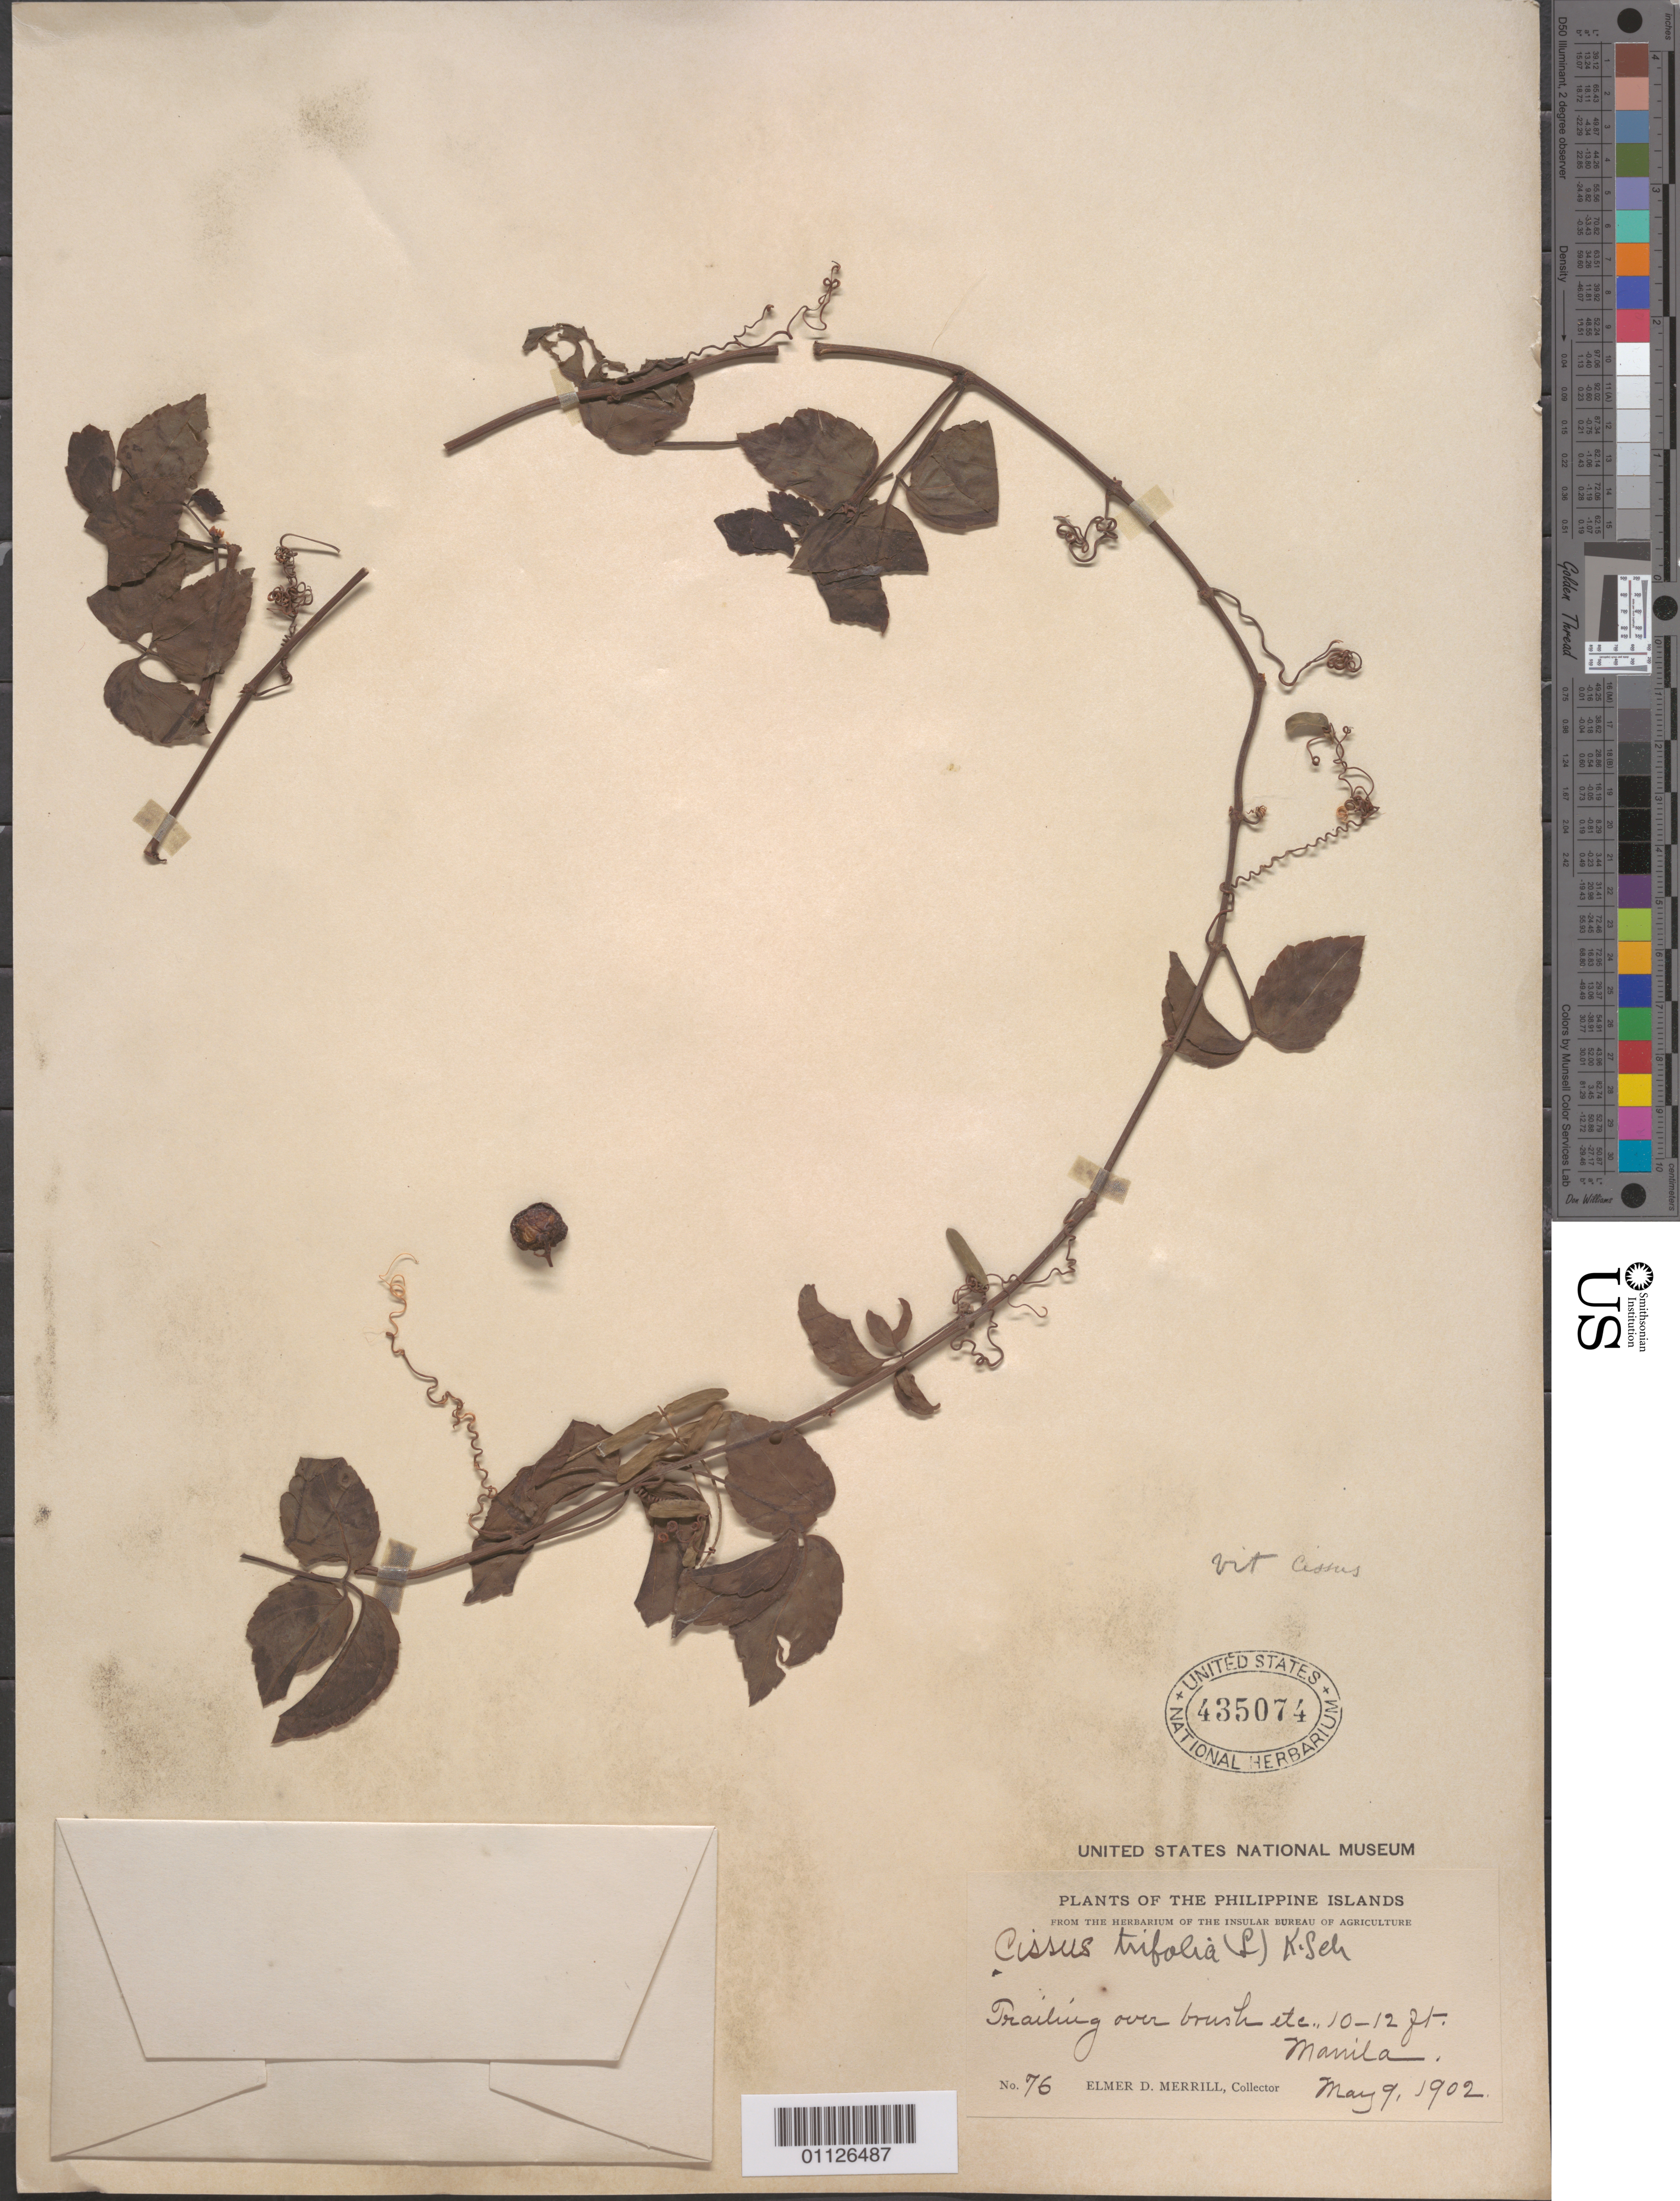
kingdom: Plantae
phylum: Tracheophyta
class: Magnoliopsida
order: Vitales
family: Vitaceae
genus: Causonis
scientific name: Causonis trifolia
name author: (L.) Mabb. & J. Wen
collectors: E. Merrill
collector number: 76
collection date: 1902-05-09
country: Philippines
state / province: National Capital Region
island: Luzon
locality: Manila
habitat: Trailing over brush.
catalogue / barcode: US 435074